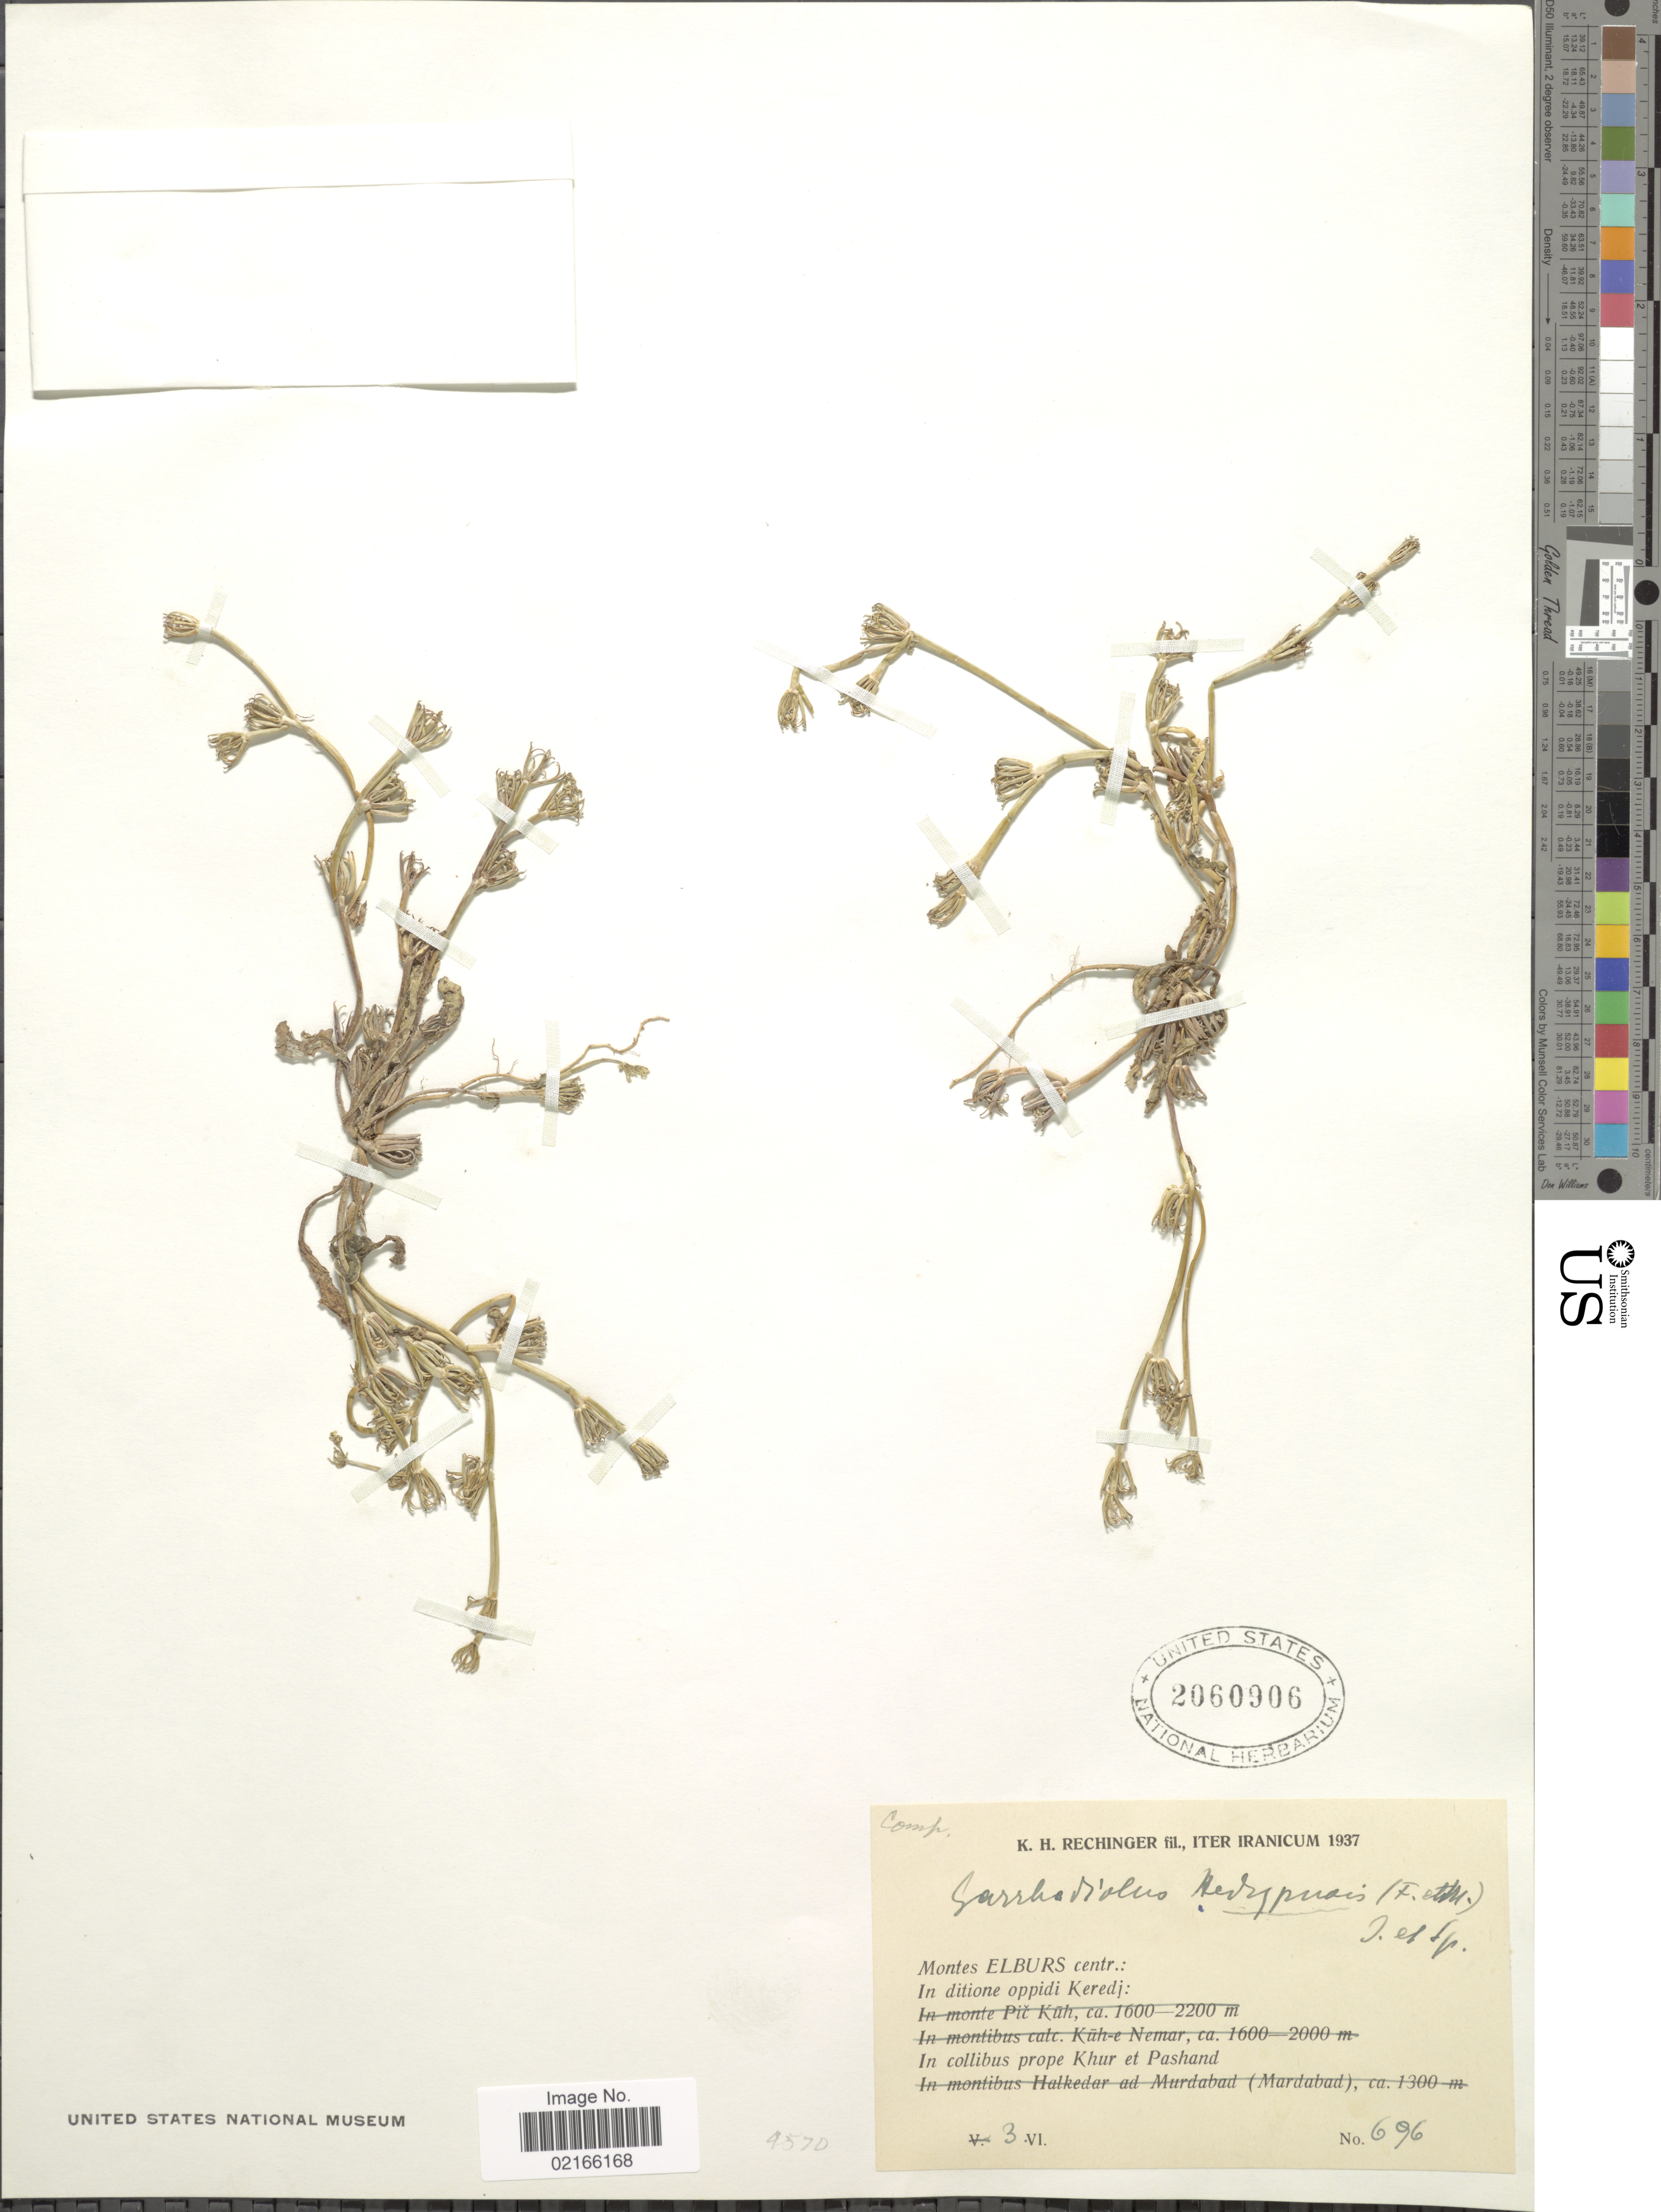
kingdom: Plantae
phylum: Tracheophyta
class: Magnoliopsida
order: Asterales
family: Asteraceae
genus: Garhadiolus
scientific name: Garhadiolus hedypnois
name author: Jaub. & Spach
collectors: K. H. Rechinger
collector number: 696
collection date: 1937-06-03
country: Iran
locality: Montes Elsbur centr., in ditione oppidi Keredj, in collibus prope Khur et Pashand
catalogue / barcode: US 2060906